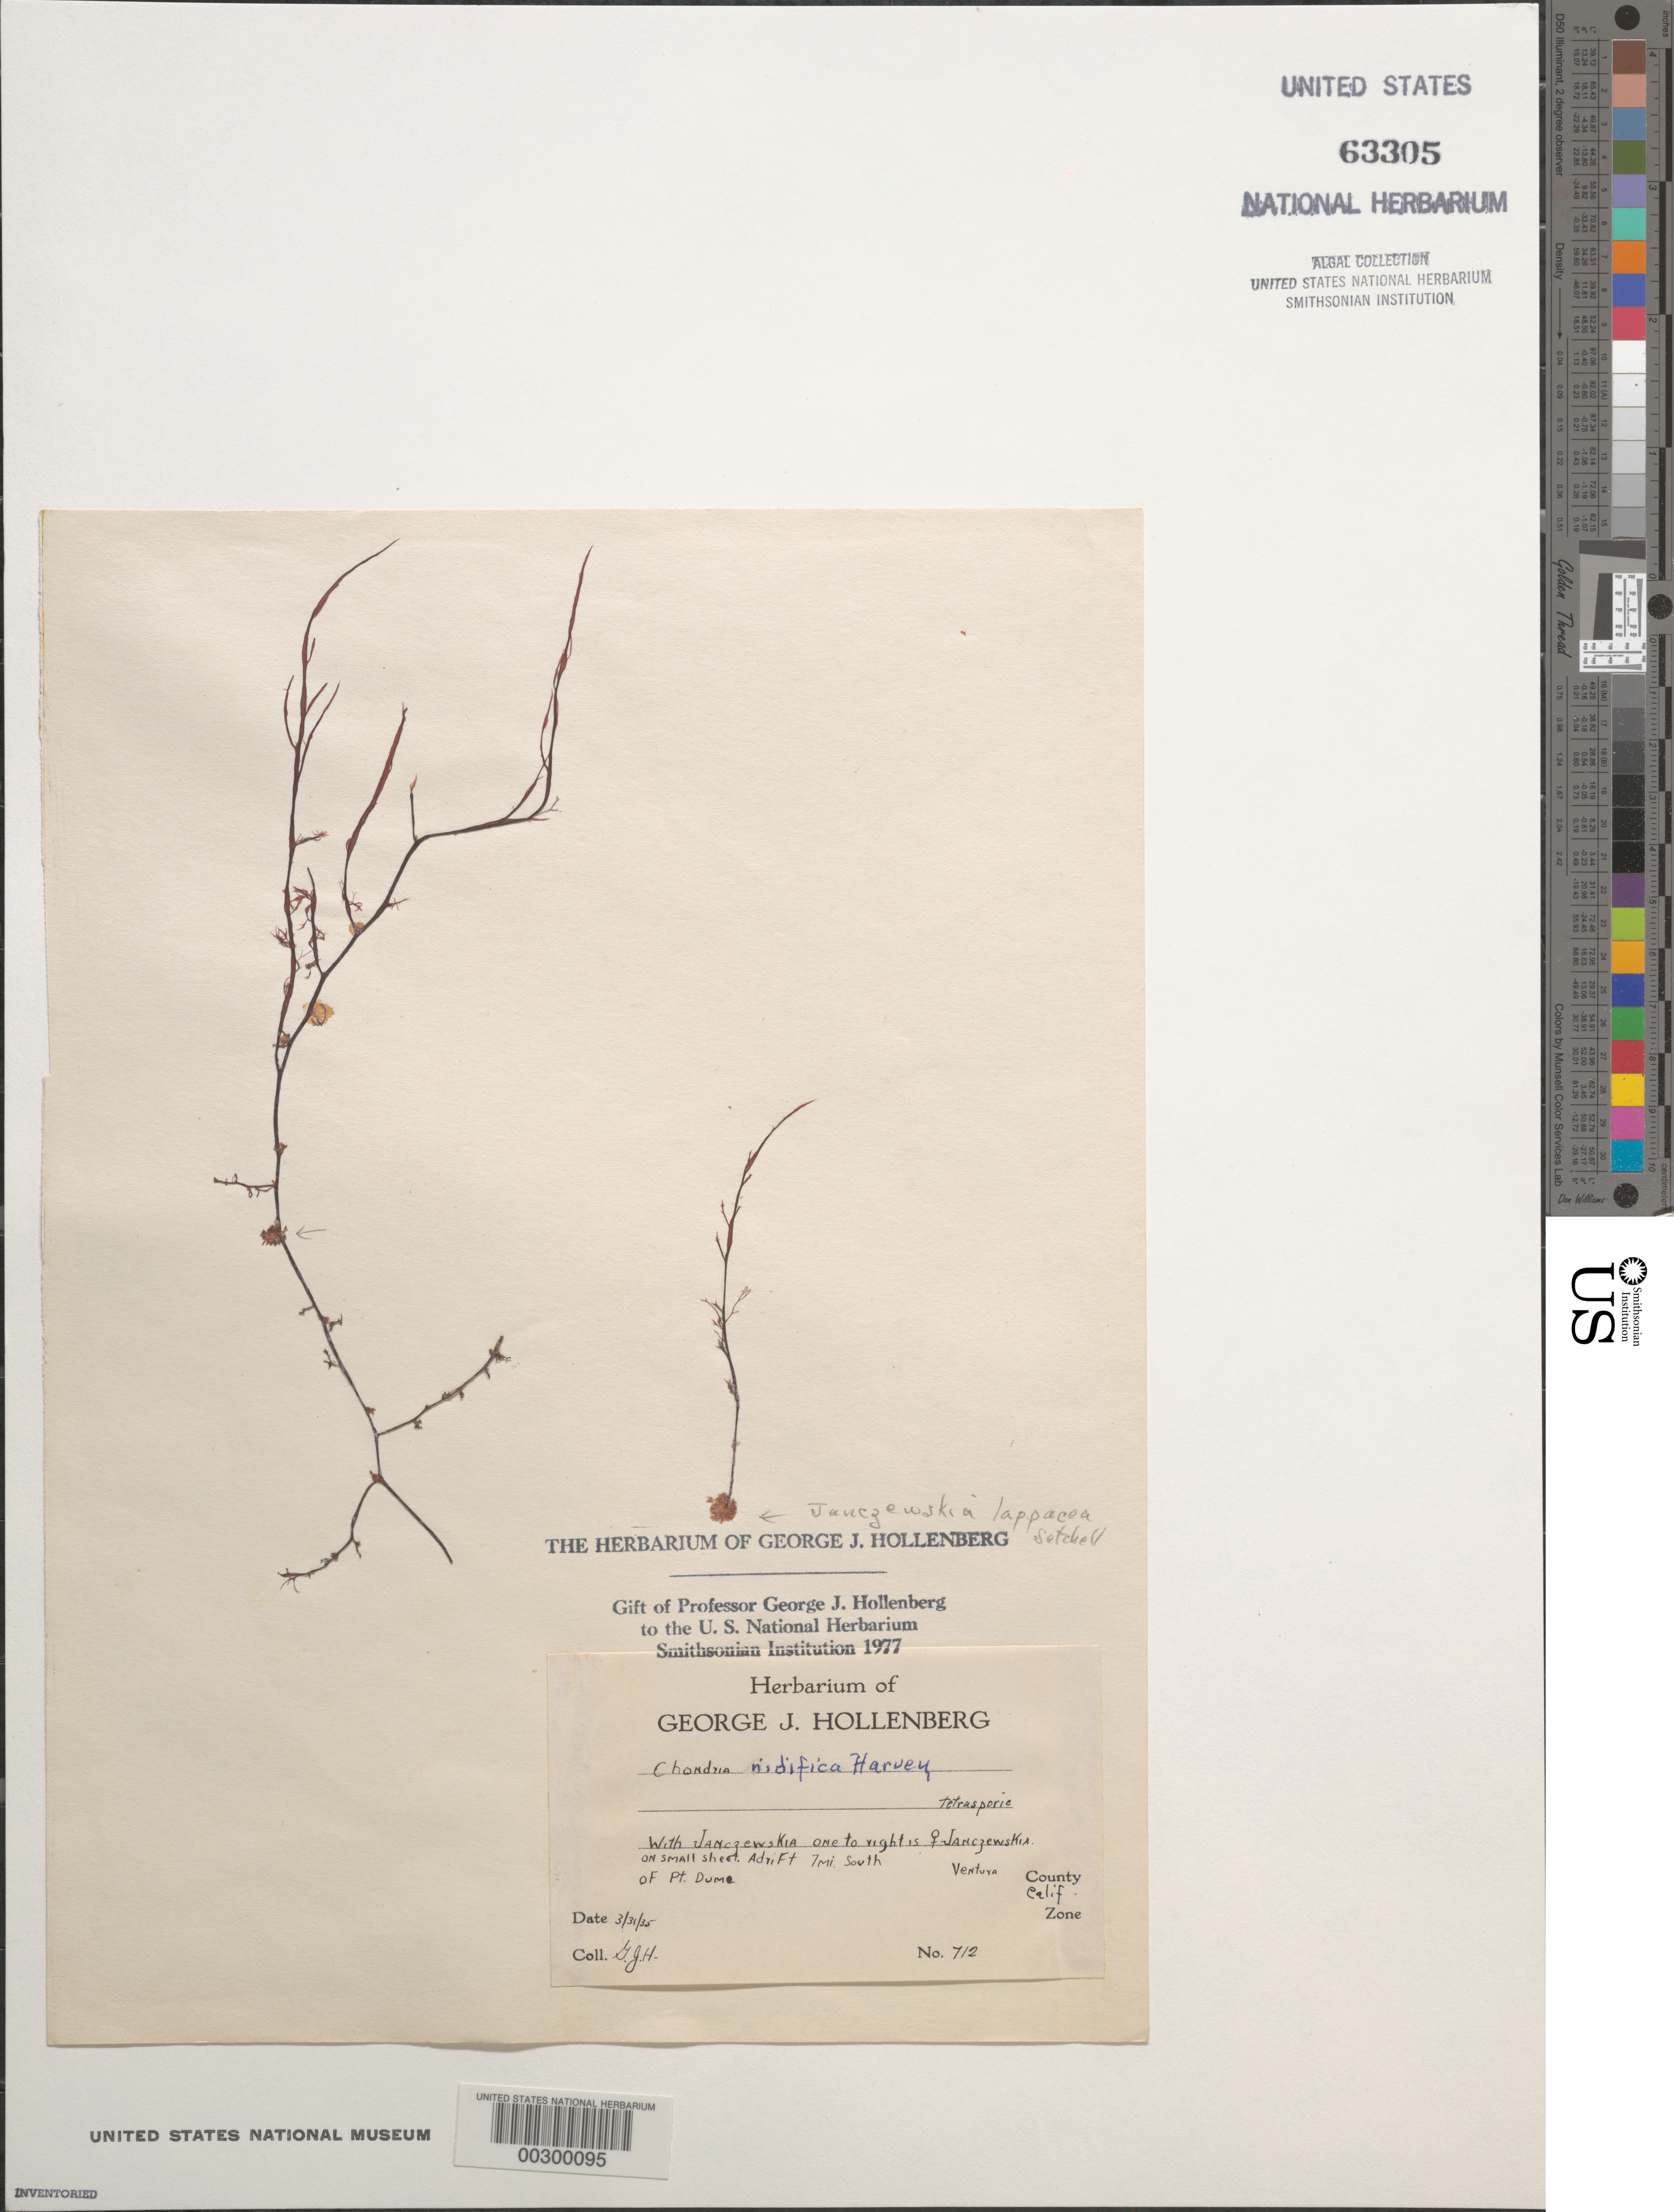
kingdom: Plantae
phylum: Rhodophyta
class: Florideophyceae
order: Ceramiales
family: Rhodomelaceae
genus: Neochondria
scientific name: Neochondria nidifica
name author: (Harvey) Sutti et al.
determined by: Algae name updating Project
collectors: G. Hollenberg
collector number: GJH 712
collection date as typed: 31 Mar 1935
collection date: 1935-03-31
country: United States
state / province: California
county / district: Ventura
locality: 7 miles south of Point Dume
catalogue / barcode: US 63305